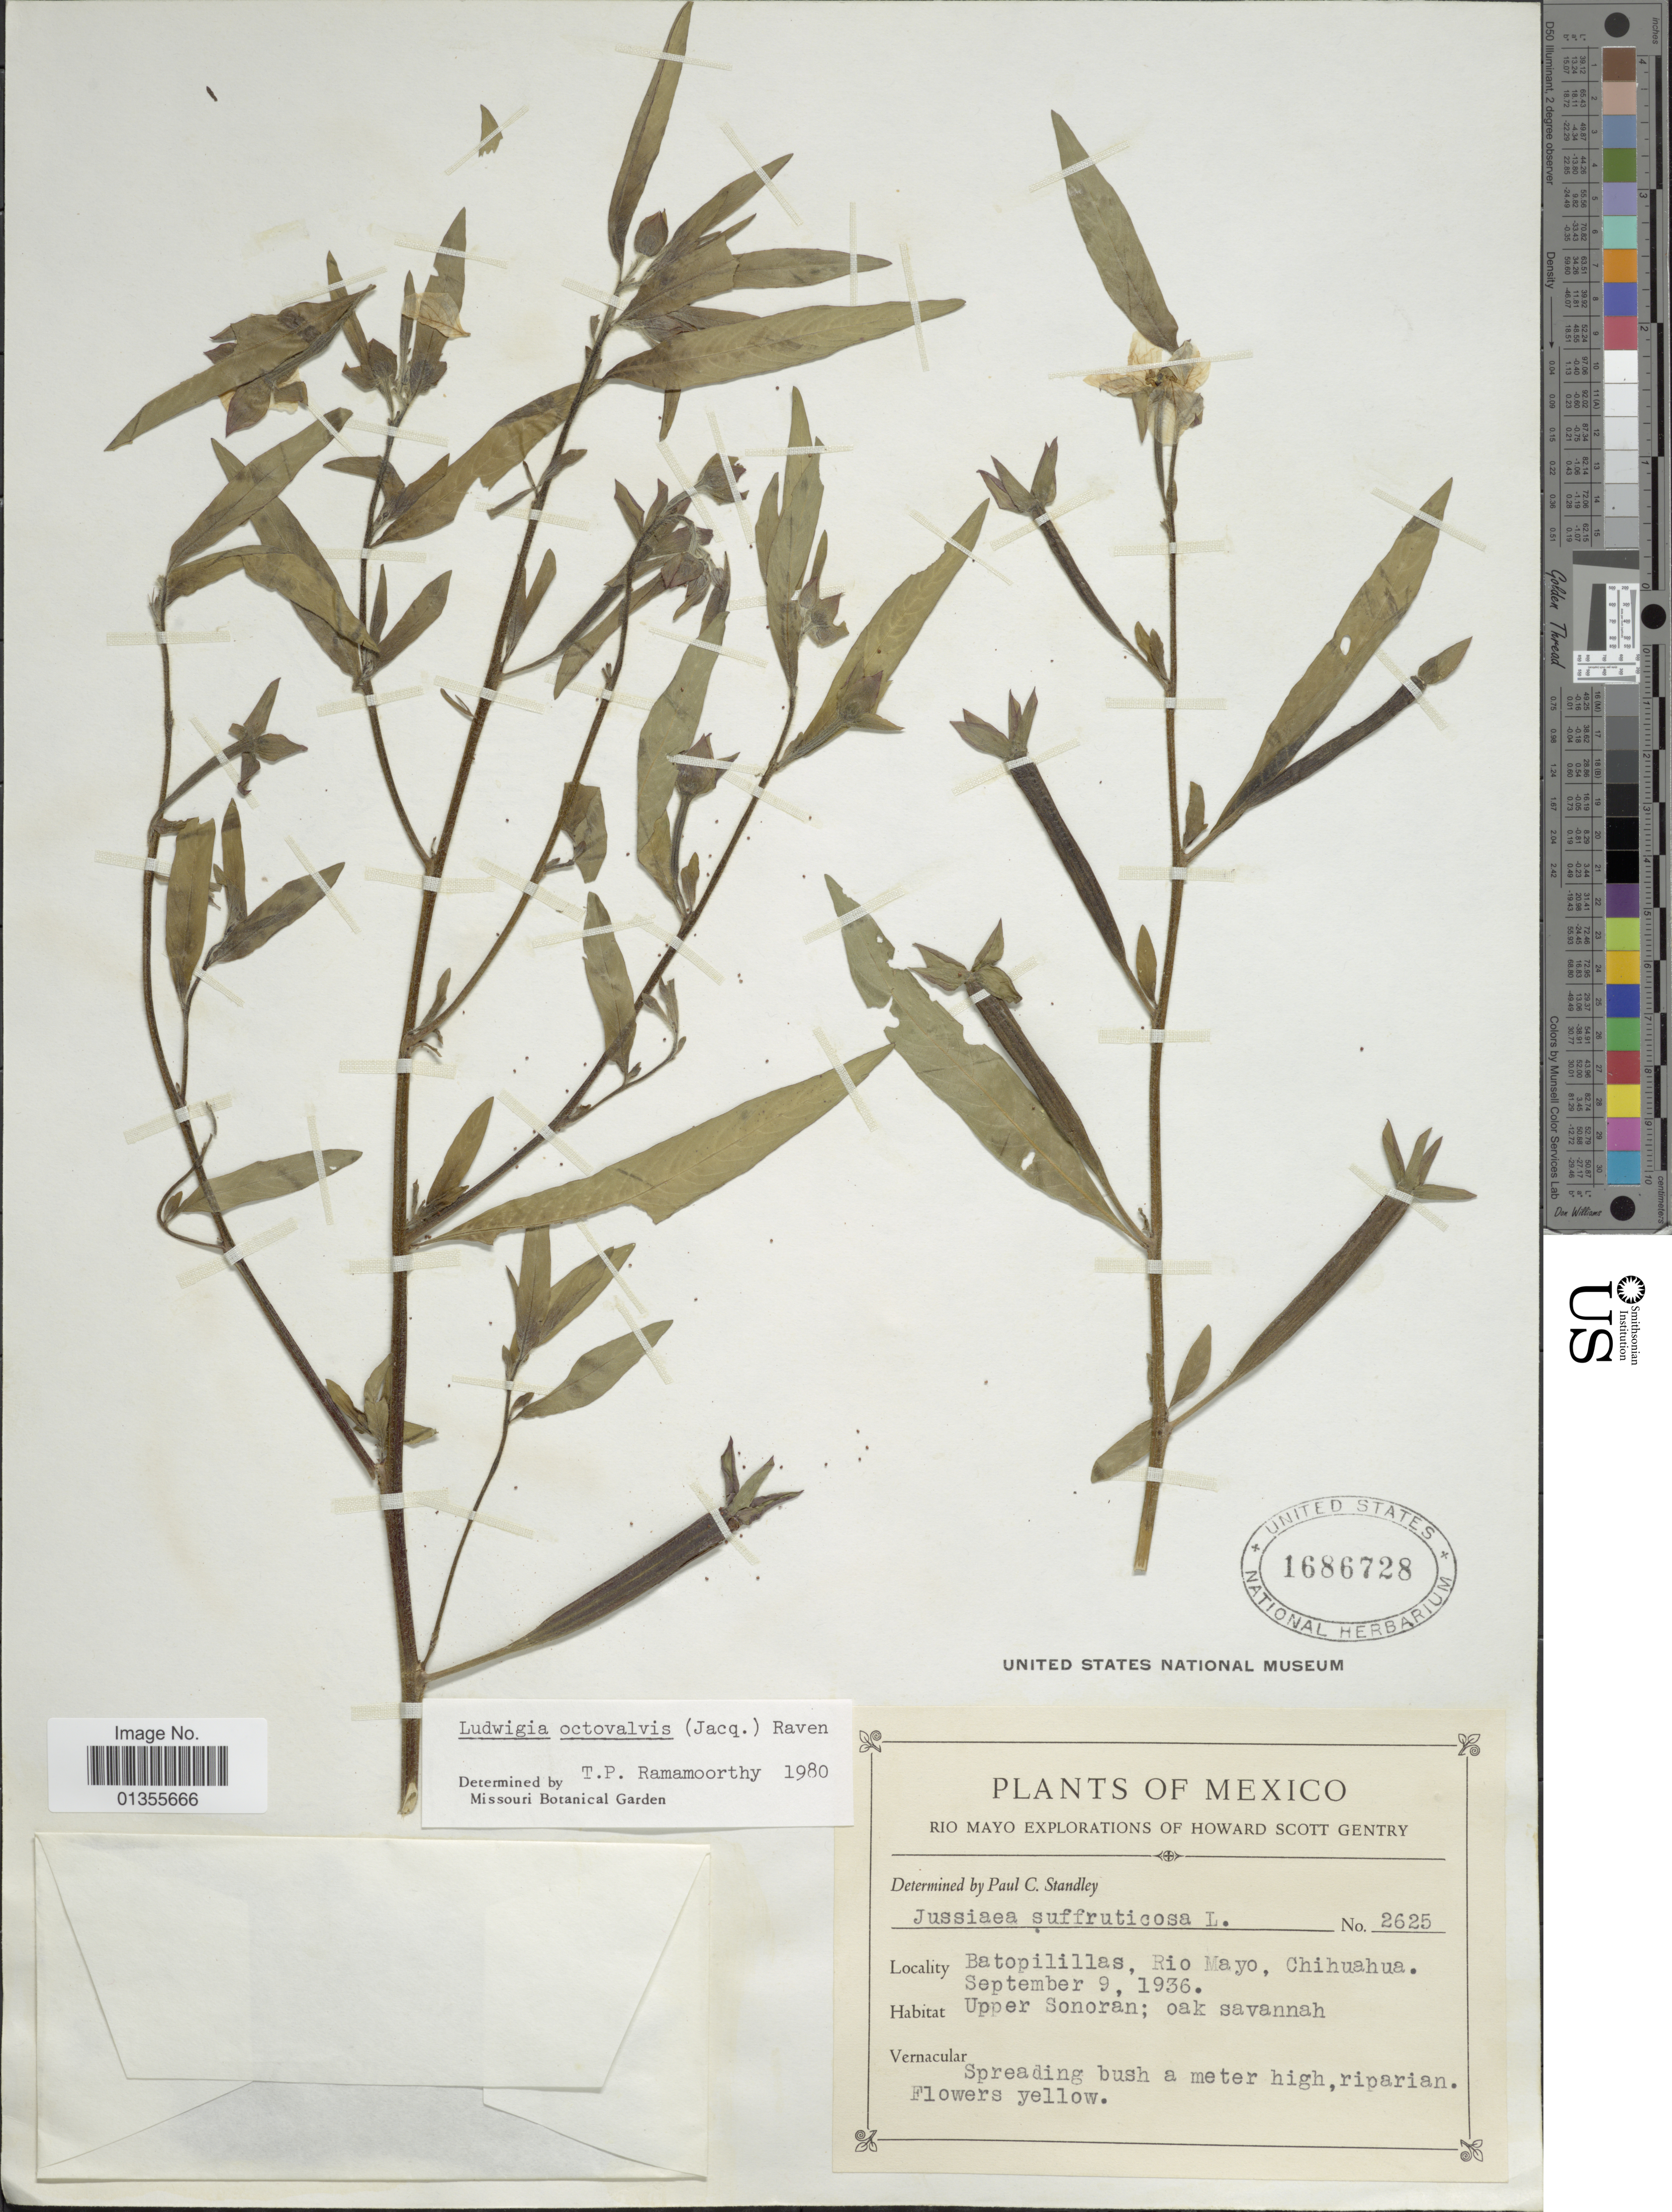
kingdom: Plantae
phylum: Tracheophyta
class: Magnoliopsida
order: Myrtales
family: Onagraceae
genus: Ludwigia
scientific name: Ludwigia octovalvis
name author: (Jacq.) P.H. Raven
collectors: H. S. Gentry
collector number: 2625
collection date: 1936-09-09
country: Mexico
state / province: Chihuahua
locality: Batopilillas, Rio Mayo, Chihuahua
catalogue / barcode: US 1686728